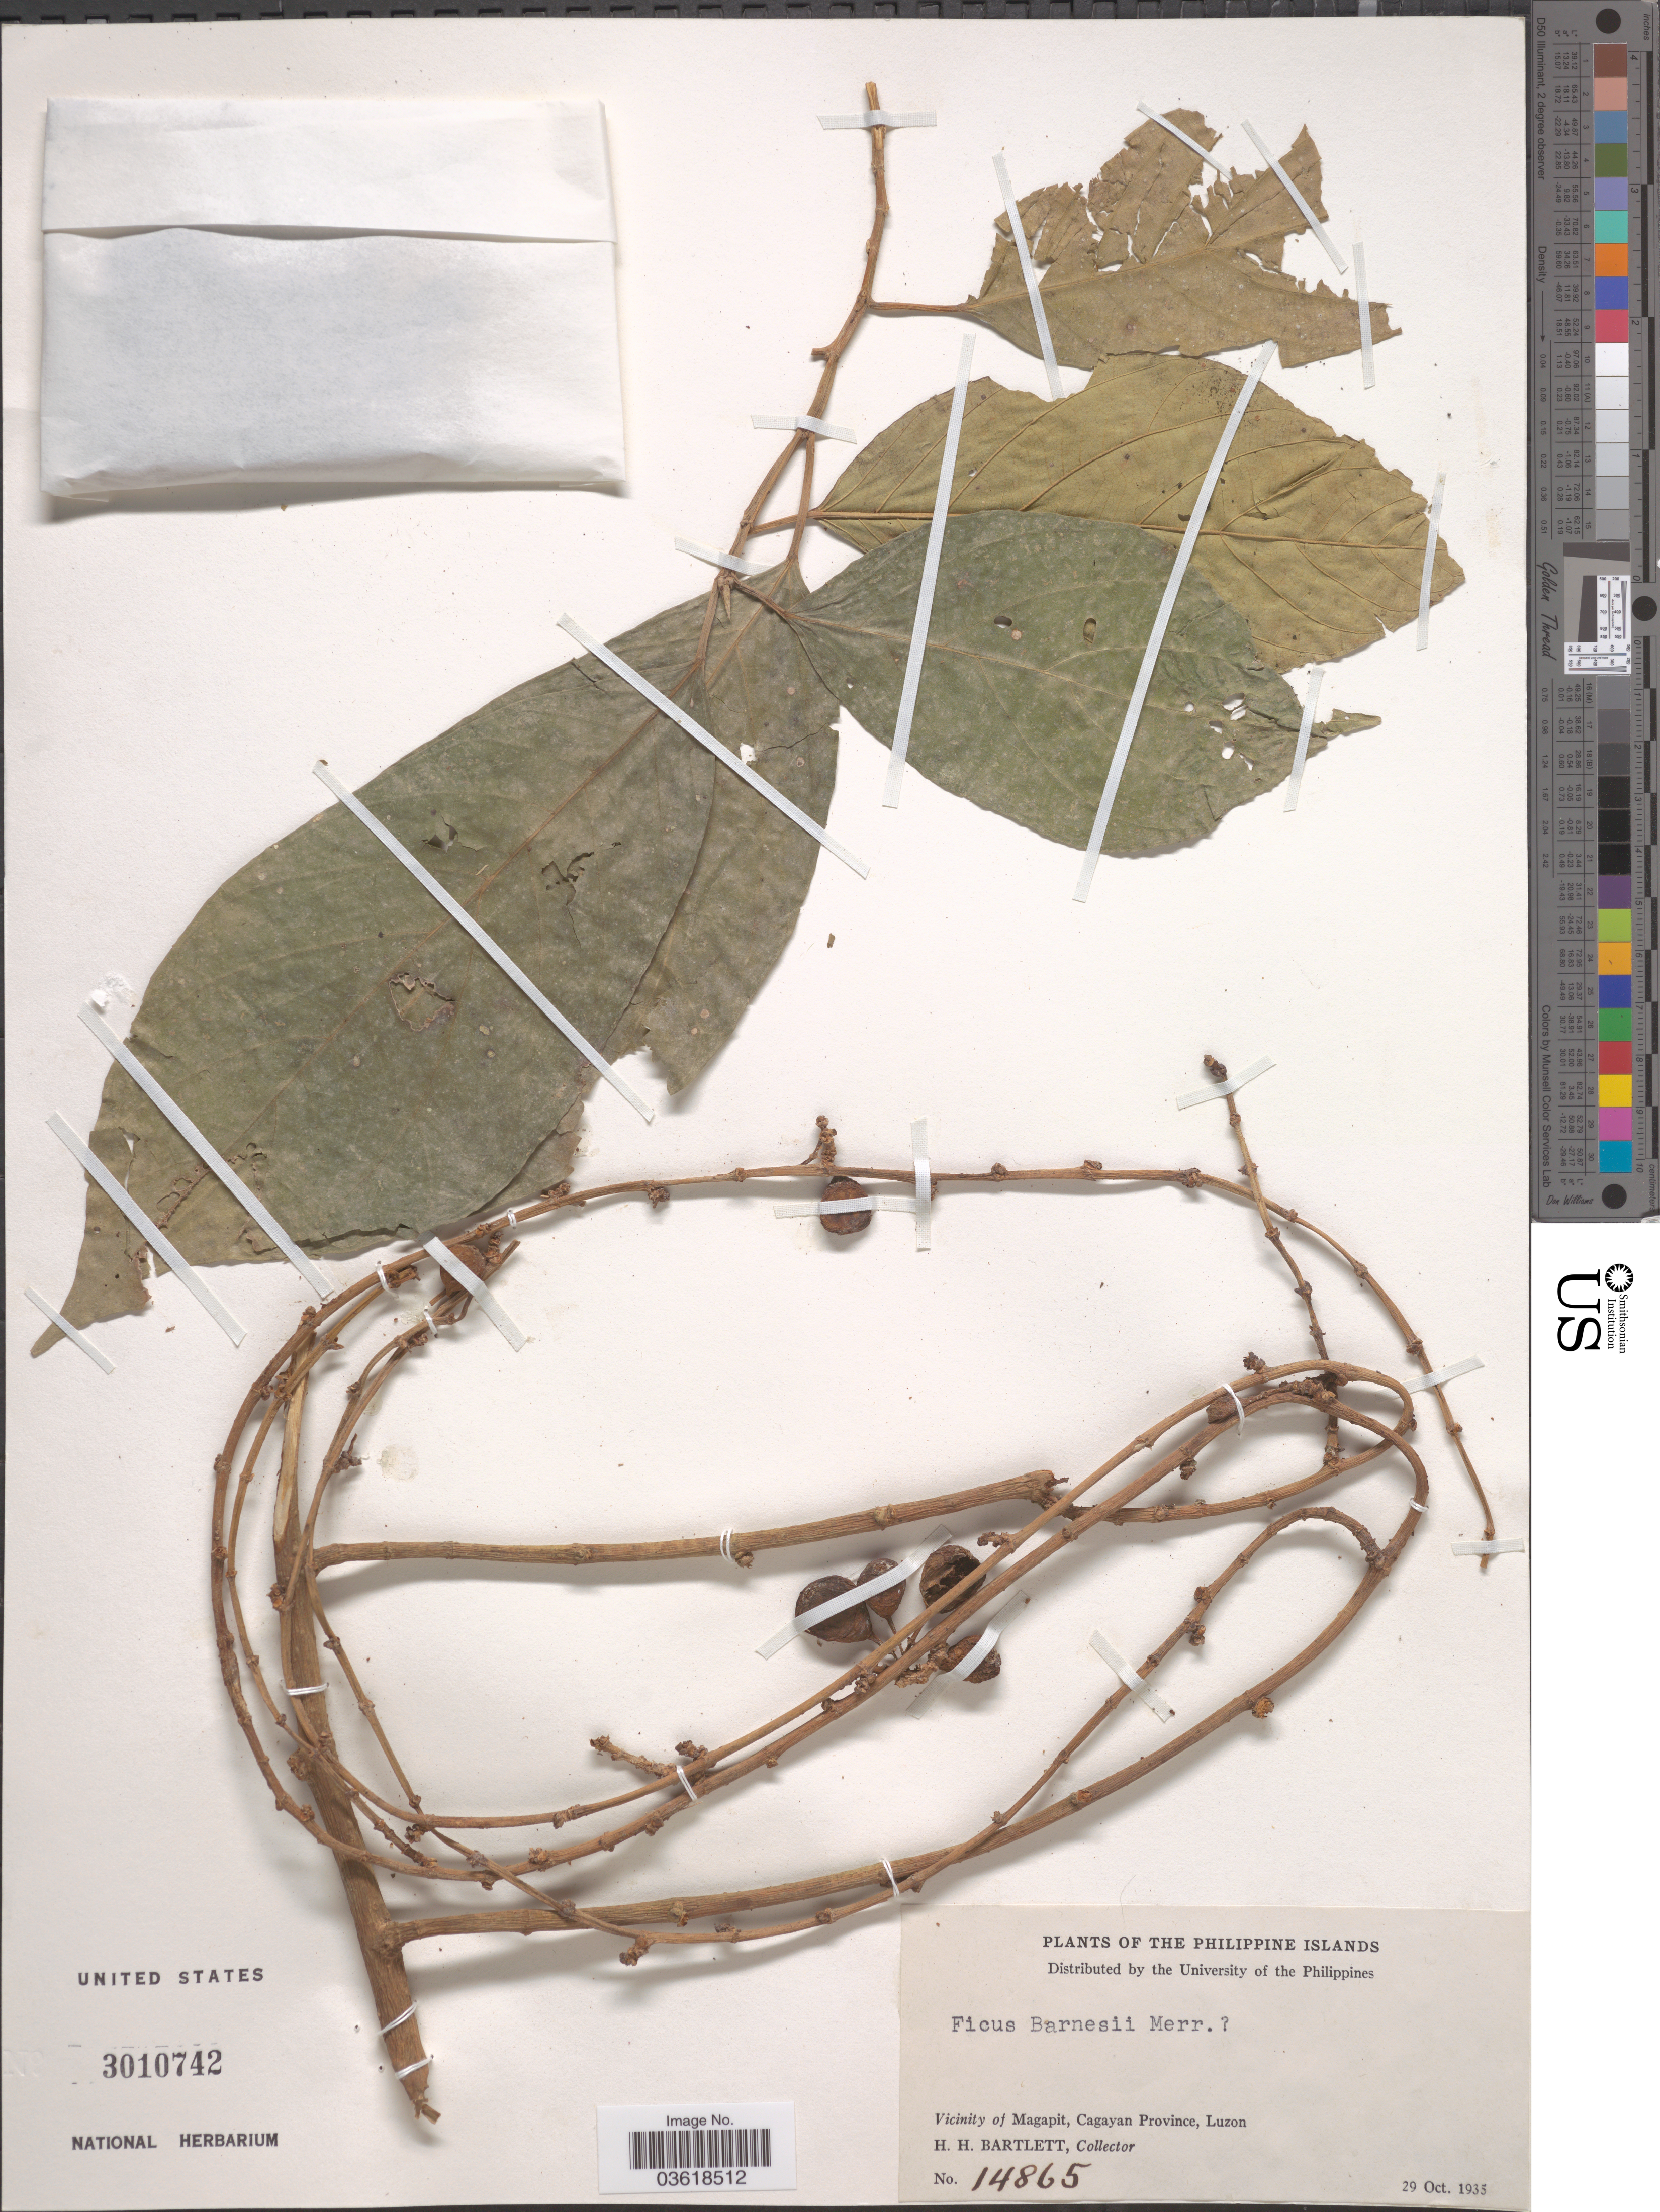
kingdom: Plantae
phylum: Tracheophyta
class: Magnoliopsida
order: Rosales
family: Moraceae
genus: Ficus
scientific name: Ficus botryocarpa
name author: Miq.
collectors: H. H. Bartlett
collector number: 14865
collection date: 1935-10-29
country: Philippines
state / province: Cagayan Valley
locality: The Philippine Islands. Vicinity of Magapit, Cagayan Province, Luzon.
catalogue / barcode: US 3010742